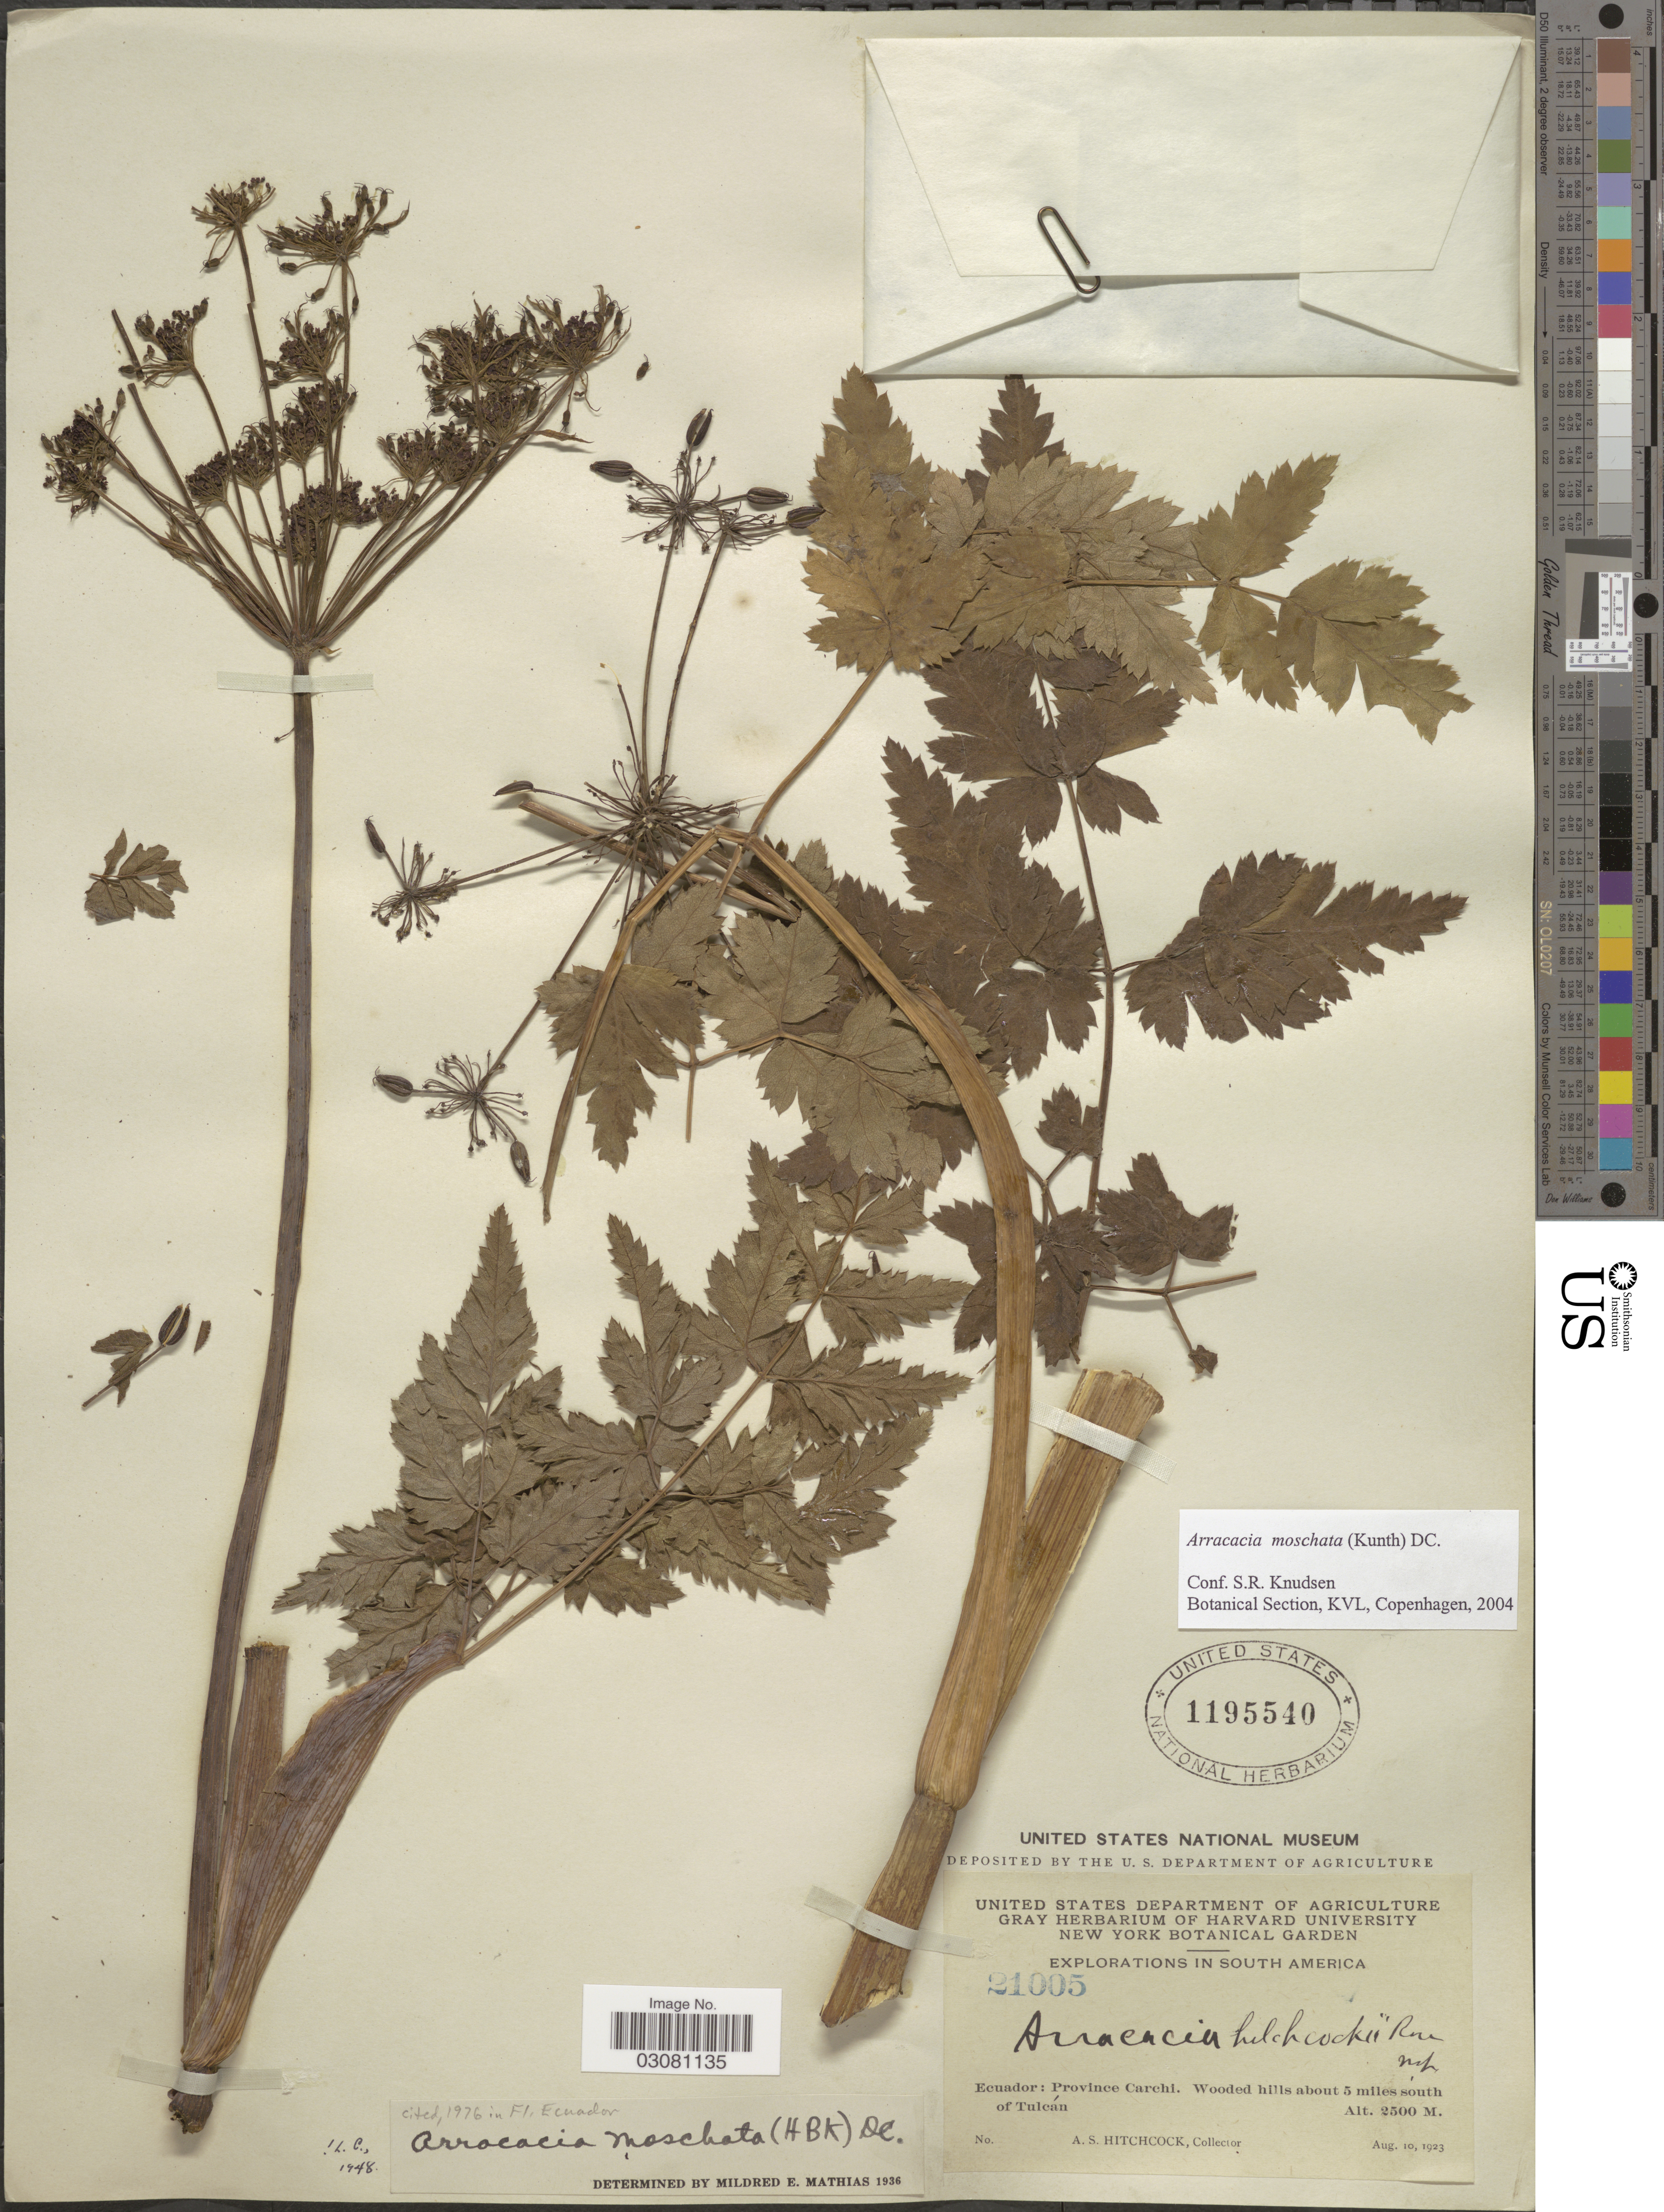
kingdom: Plantae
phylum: Tracheophyta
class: Magnoliopsida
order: Apiales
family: Apiaceae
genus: Arracacia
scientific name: Arracacia moschata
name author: (Kunth) DC.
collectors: A. S. Hitchcock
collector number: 21005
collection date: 1923-08-10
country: Ecuador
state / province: Carchi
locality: Wooded hills about 5 miles south of Tulcán.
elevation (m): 2500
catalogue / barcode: US 1195540